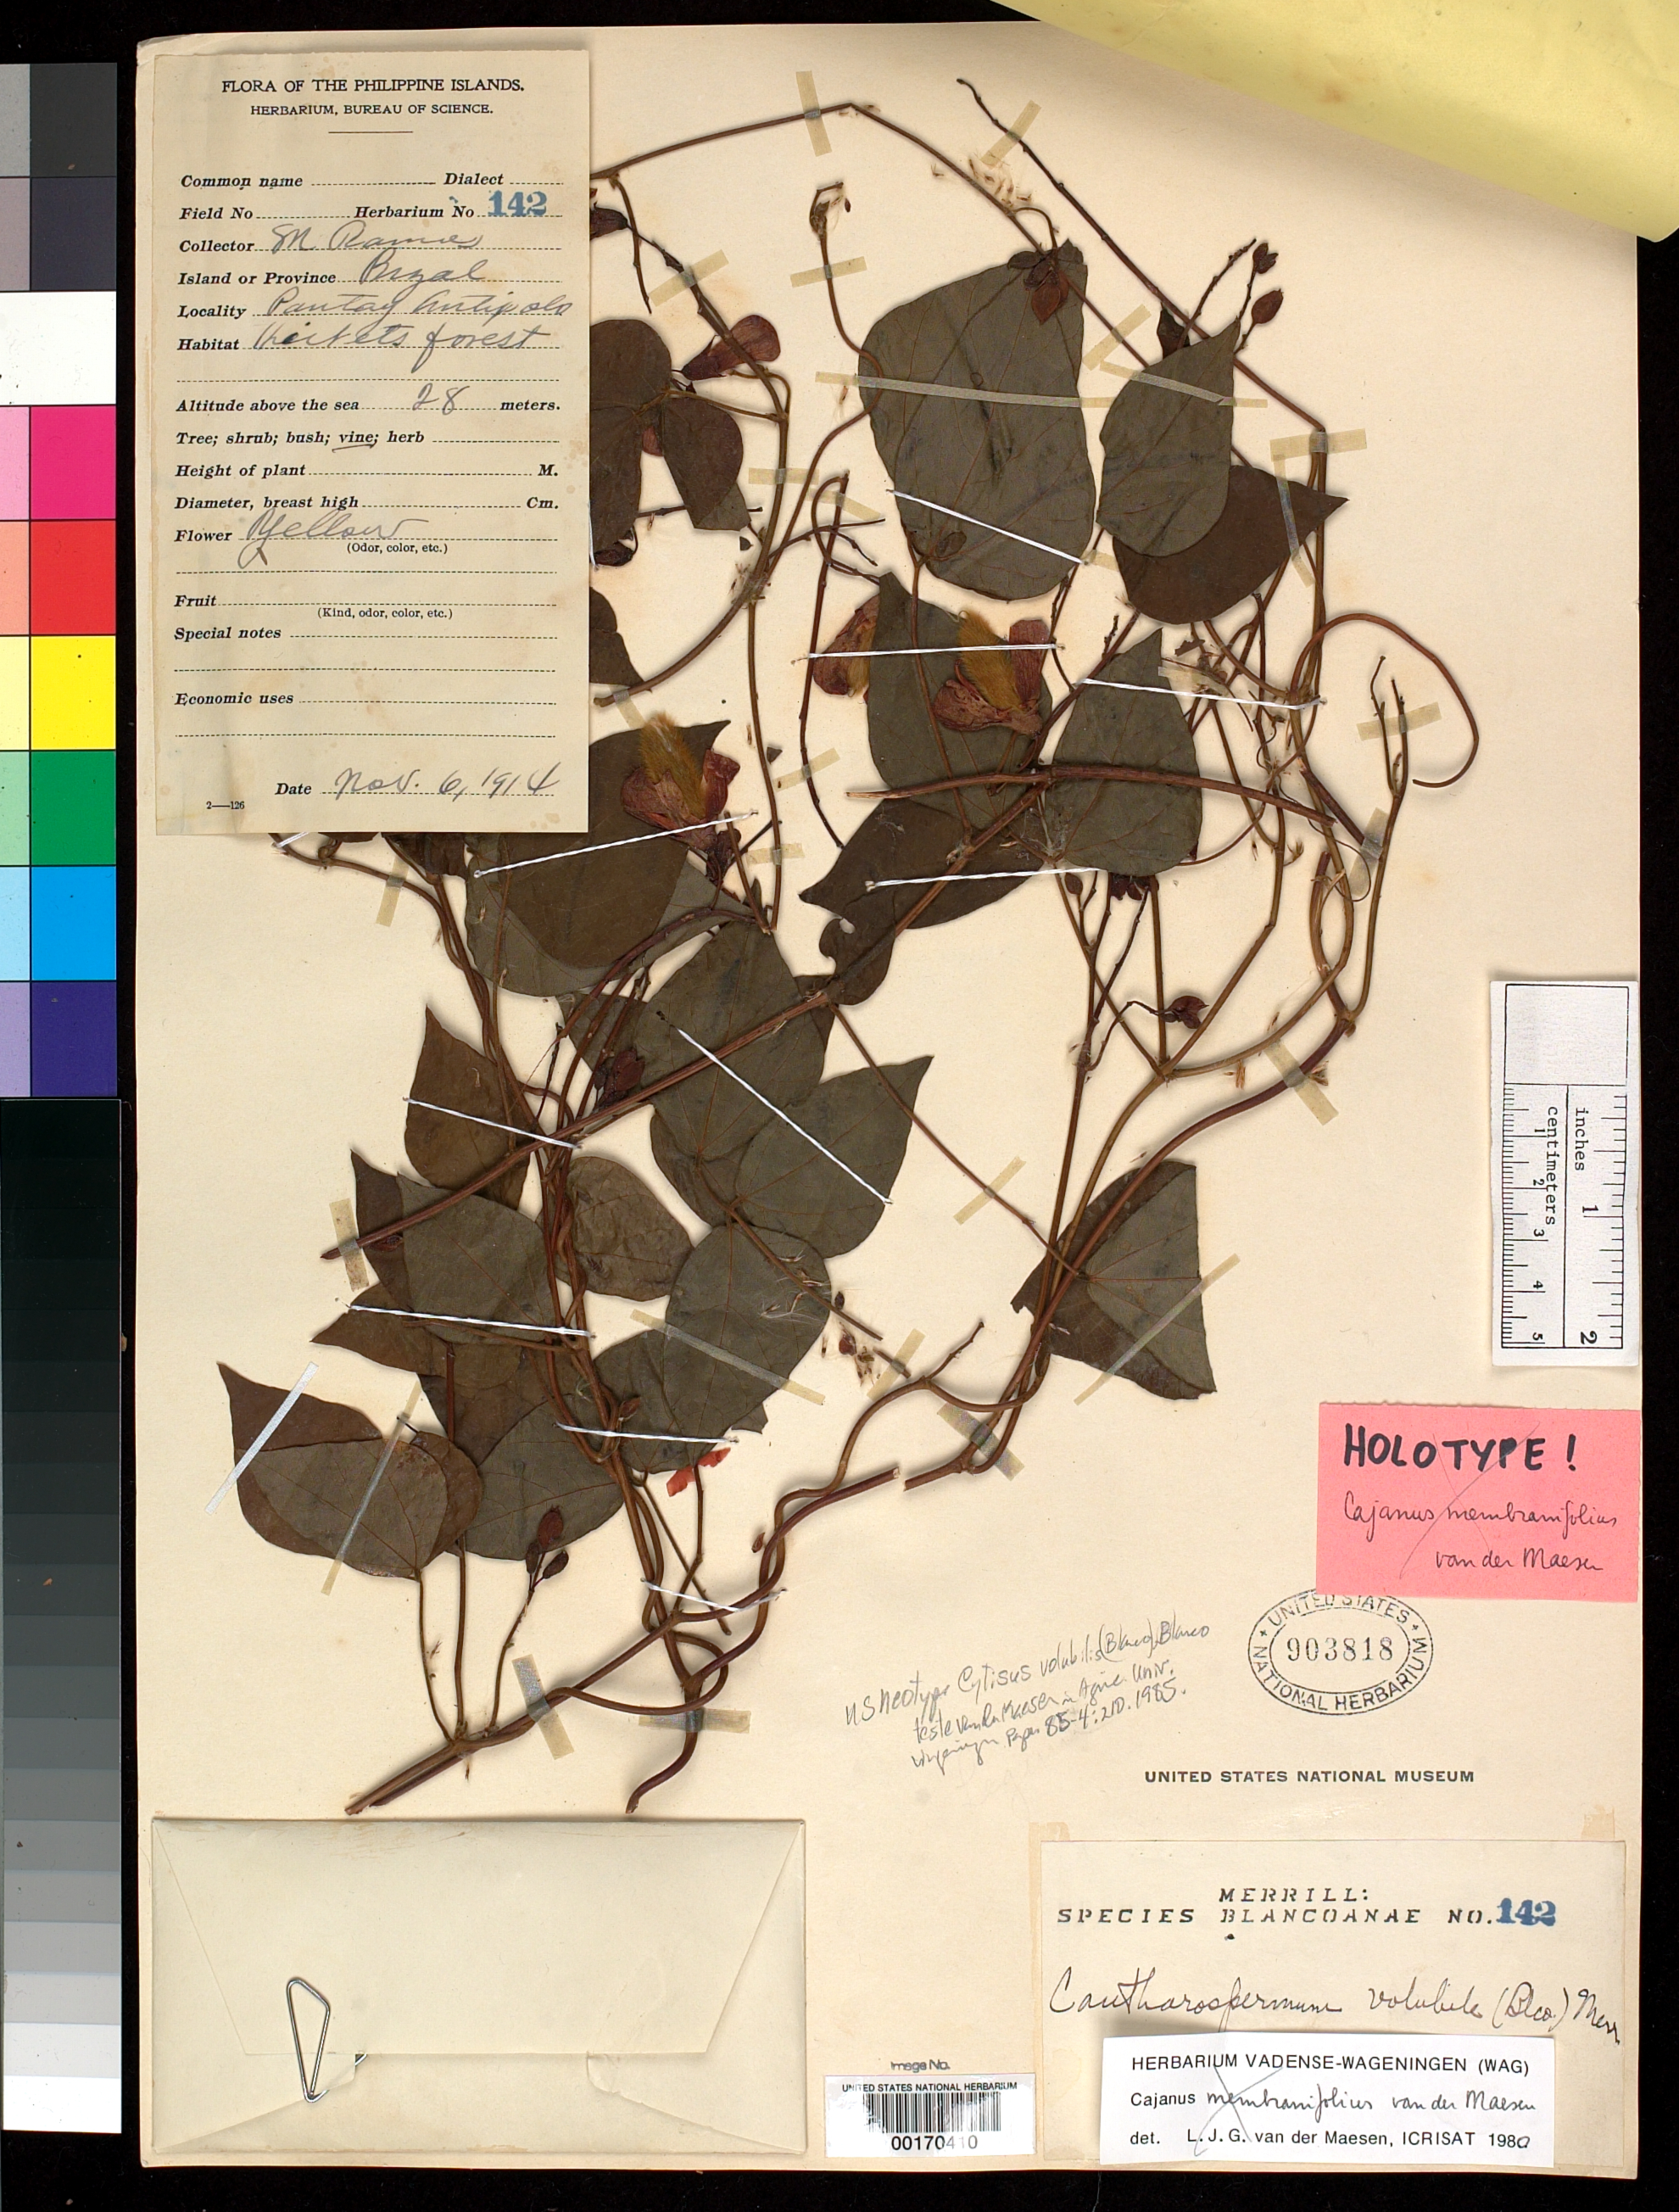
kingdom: Plantae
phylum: Tracheophyta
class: Magnoliopsida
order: Fabales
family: Fabaceae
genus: Cytisus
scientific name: Cytisus volubilis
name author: Blanco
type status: Neotype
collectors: M. Ramos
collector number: Sp. Blancoan. 0142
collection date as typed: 06 Nov 1914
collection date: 1914-11-06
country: Philippines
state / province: Calabarzon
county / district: Rizal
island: Luzon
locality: Antipole, Prov. of Rizal. [collector notes: Pantaj Antipole]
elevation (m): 28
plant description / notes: Annotated as holotype of "Cajanus membranifolius van der Maesen" (ined. and apparently never published); Original collector notes and typewritten notes by Merrill attached to specimen.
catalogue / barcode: US 903818